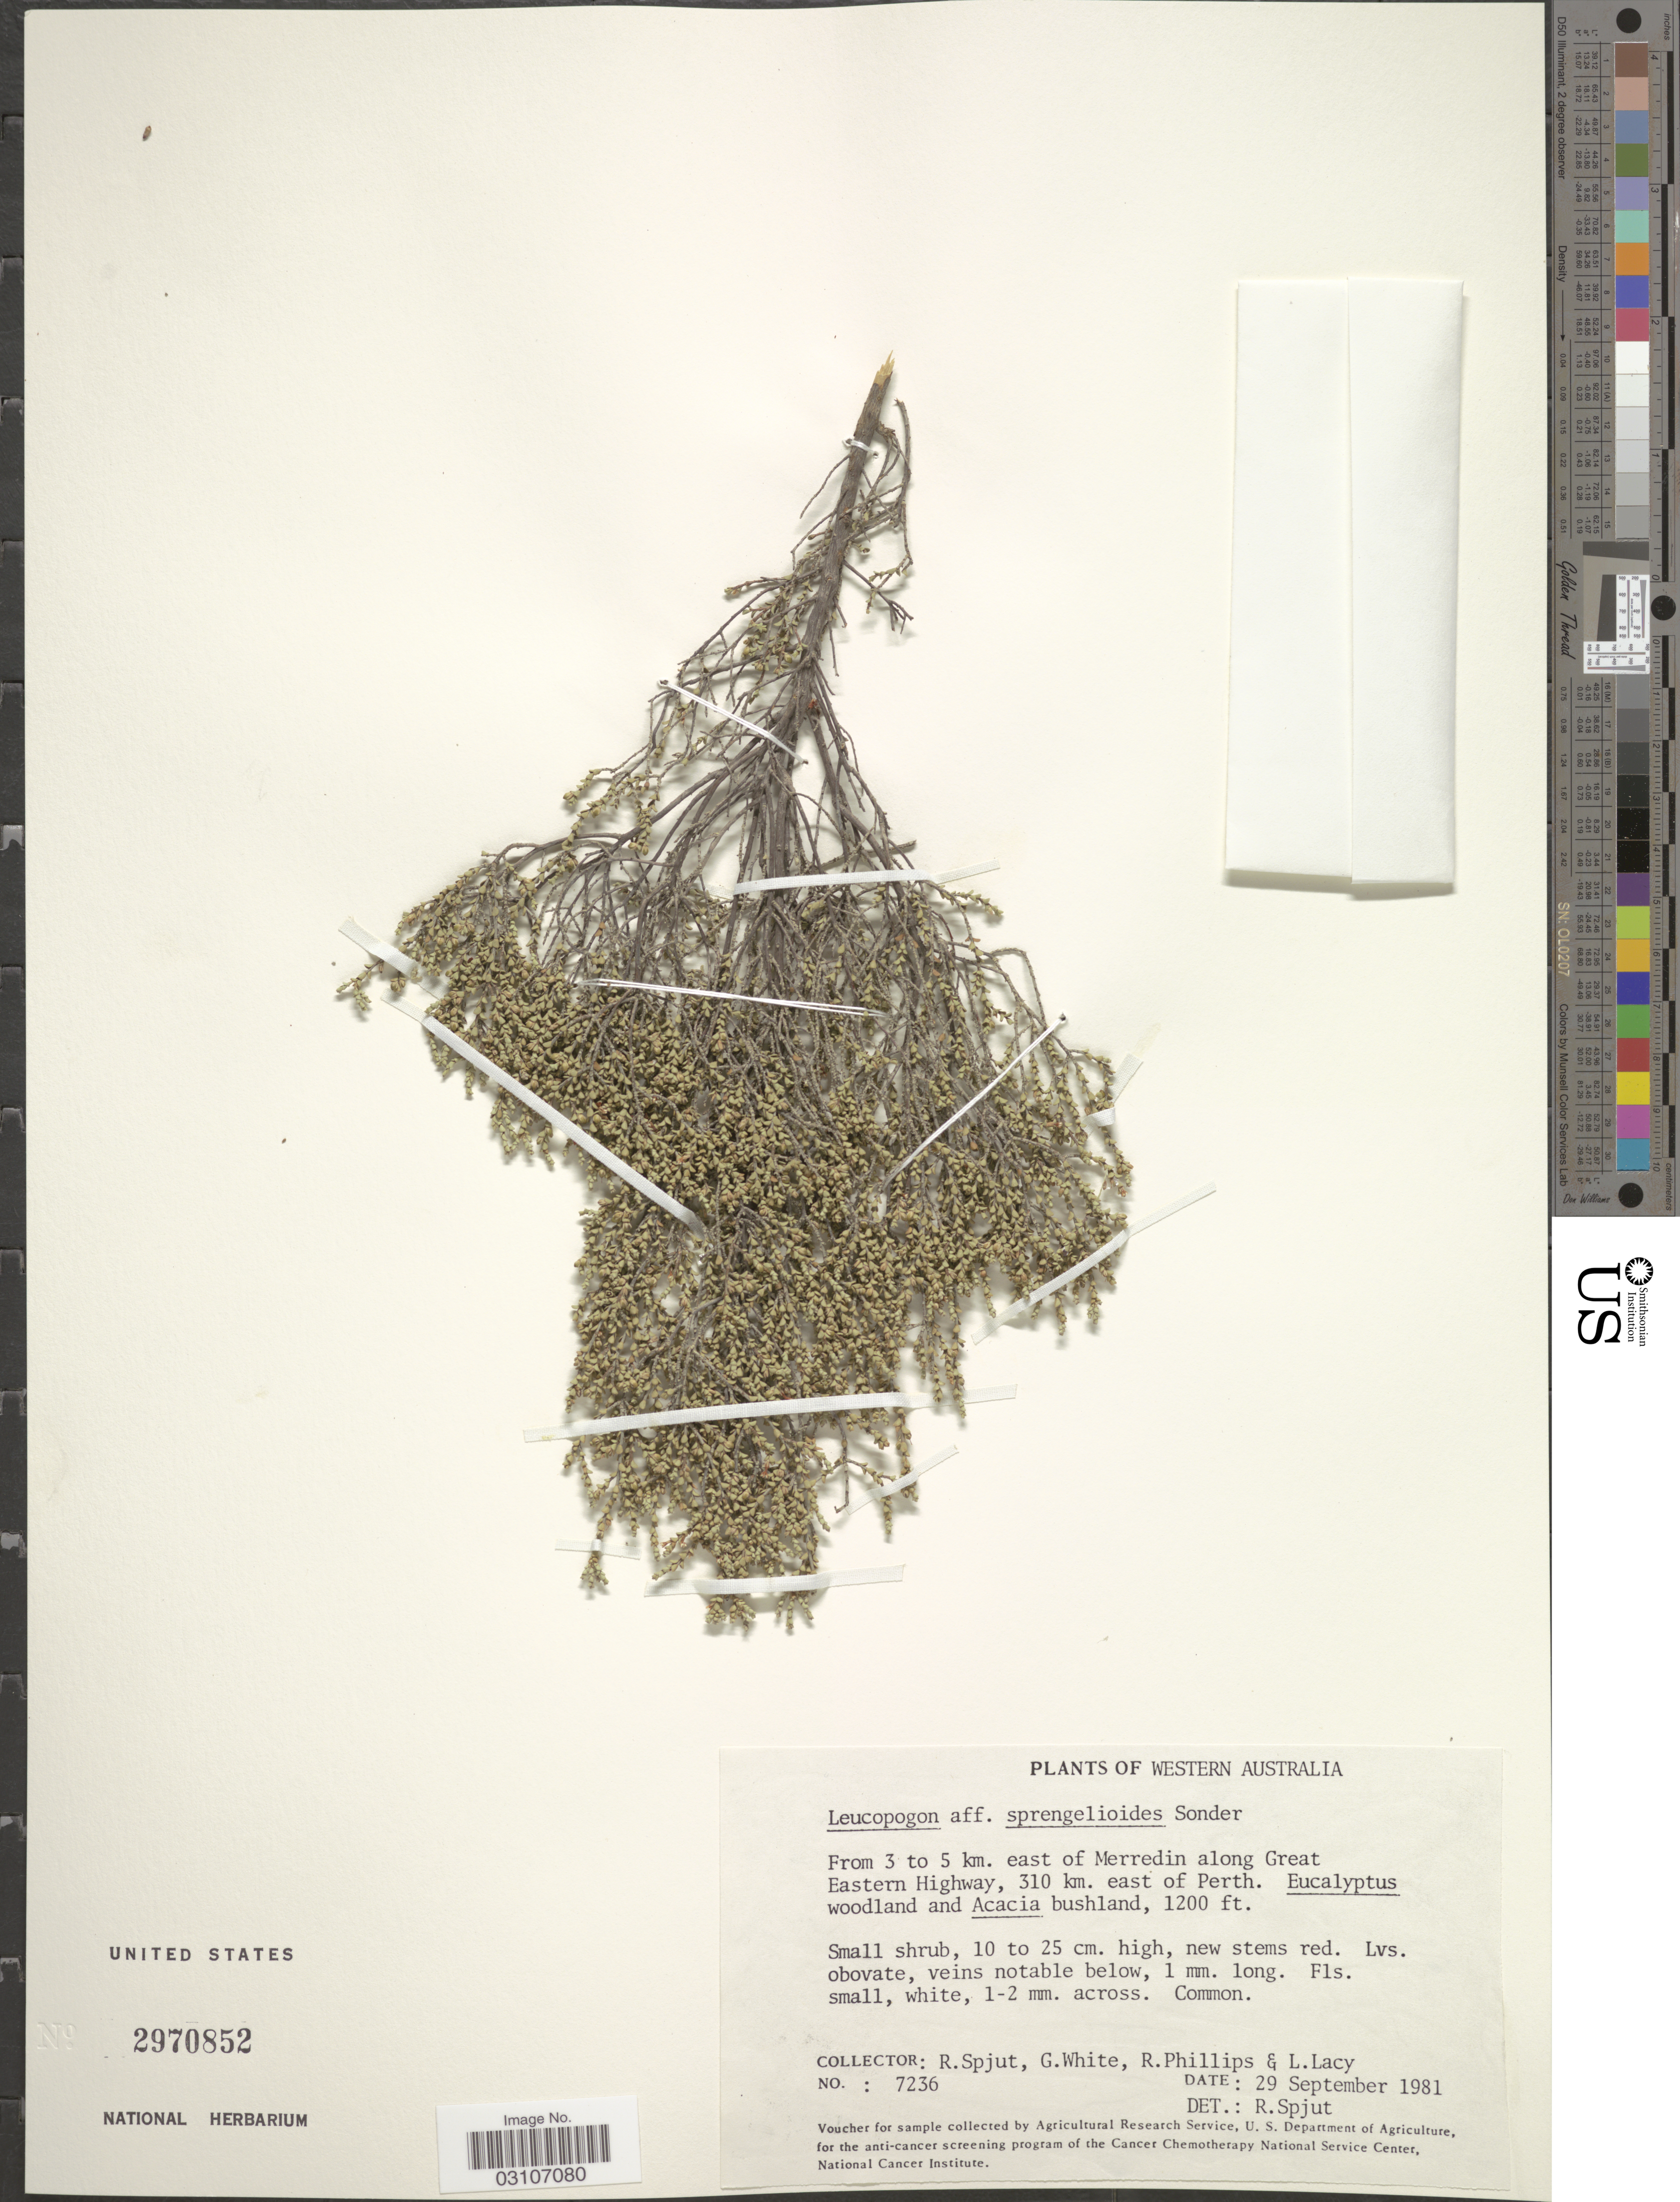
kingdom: Plantae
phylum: Tracheophyta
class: Magnoliopsida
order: Ericales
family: Ericaceae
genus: Leucopogon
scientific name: Leucopogon sprengelioides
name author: Sond.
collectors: R. Spjut, G. White, R. Phillips & L. Lacy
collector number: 7236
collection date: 1981-09-29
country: Australia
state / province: Western Australia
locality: From 3 to 5 km. east of Merredin along Great Eastern Highway, 310 km. east of Perth.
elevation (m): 366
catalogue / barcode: US 2970852